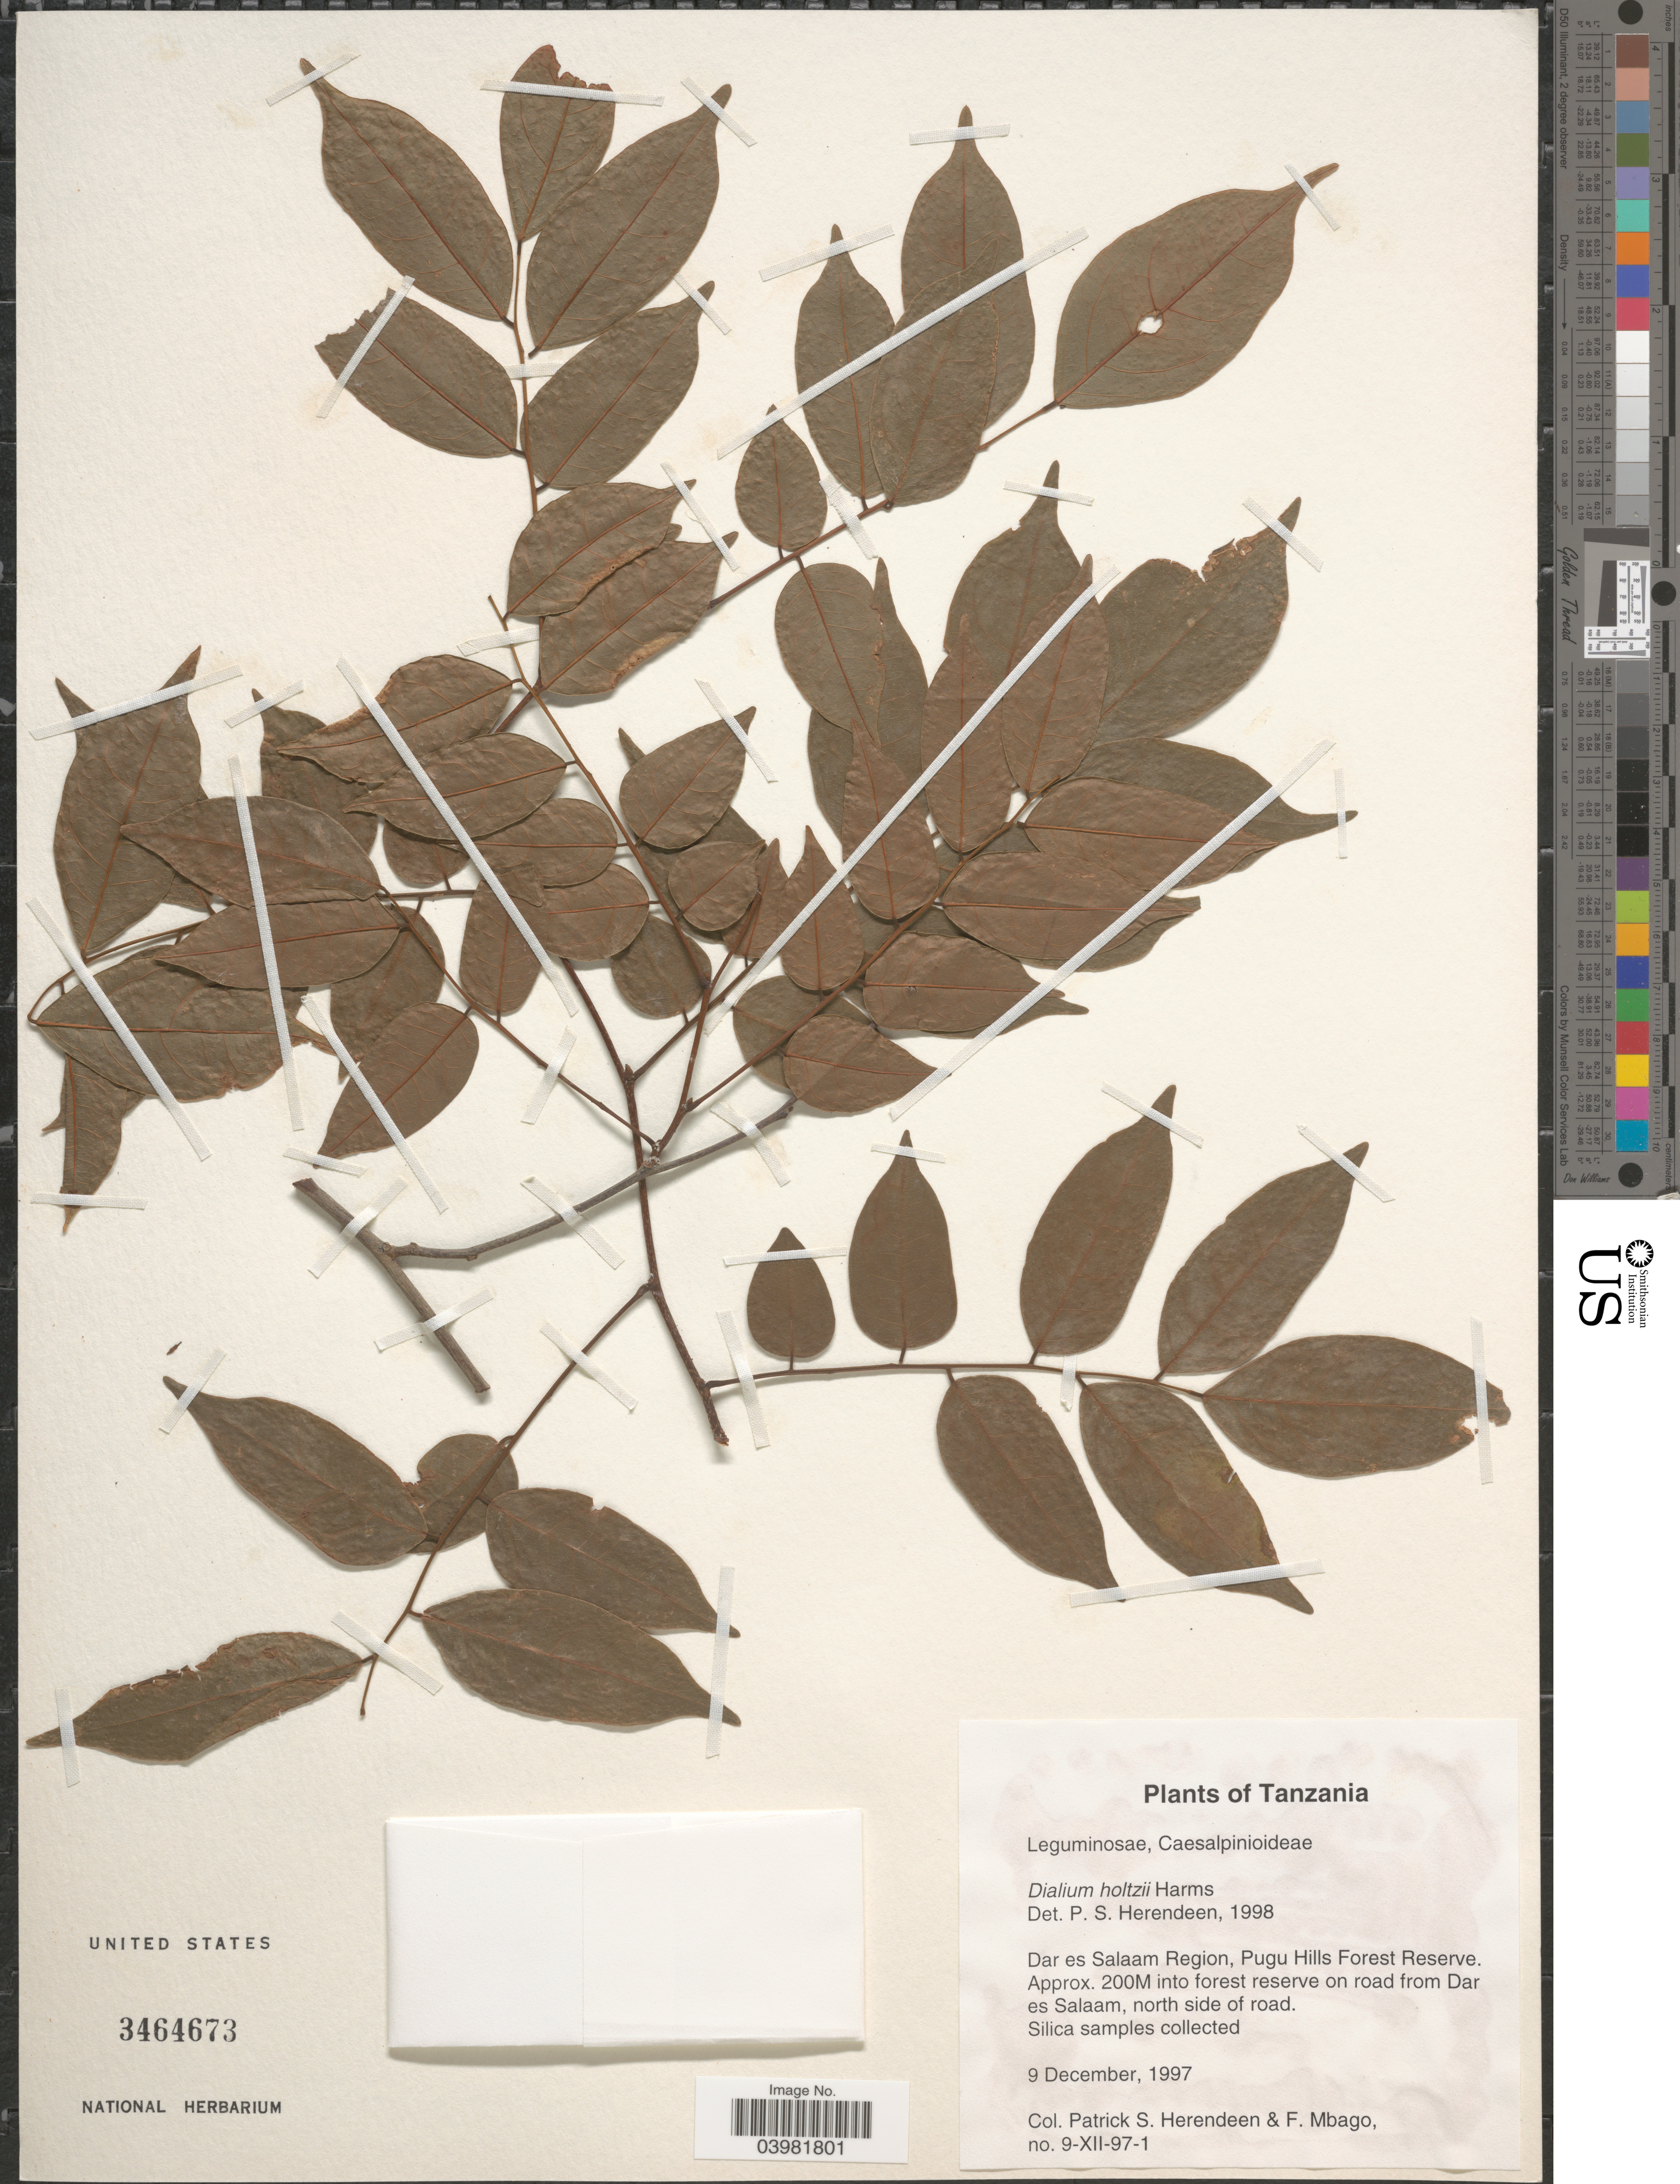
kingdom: Plantae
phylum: Tracheophyta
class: Magnoliopsida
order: Fabales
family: Fabaceae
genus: Dialium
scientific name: Dialium holtzii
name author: Harms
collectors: P. S. Herendeen & F. Mbago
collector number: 9-XII-97-1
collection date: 1997-12-09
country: Tanzania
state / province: Dar es Salaam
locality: Dar es Salaam Region, Pugu Hills Forest Reserve. Into forest reserve on road from Dar es Salaam, north side of road.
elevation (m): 200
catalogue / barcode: US 3464673